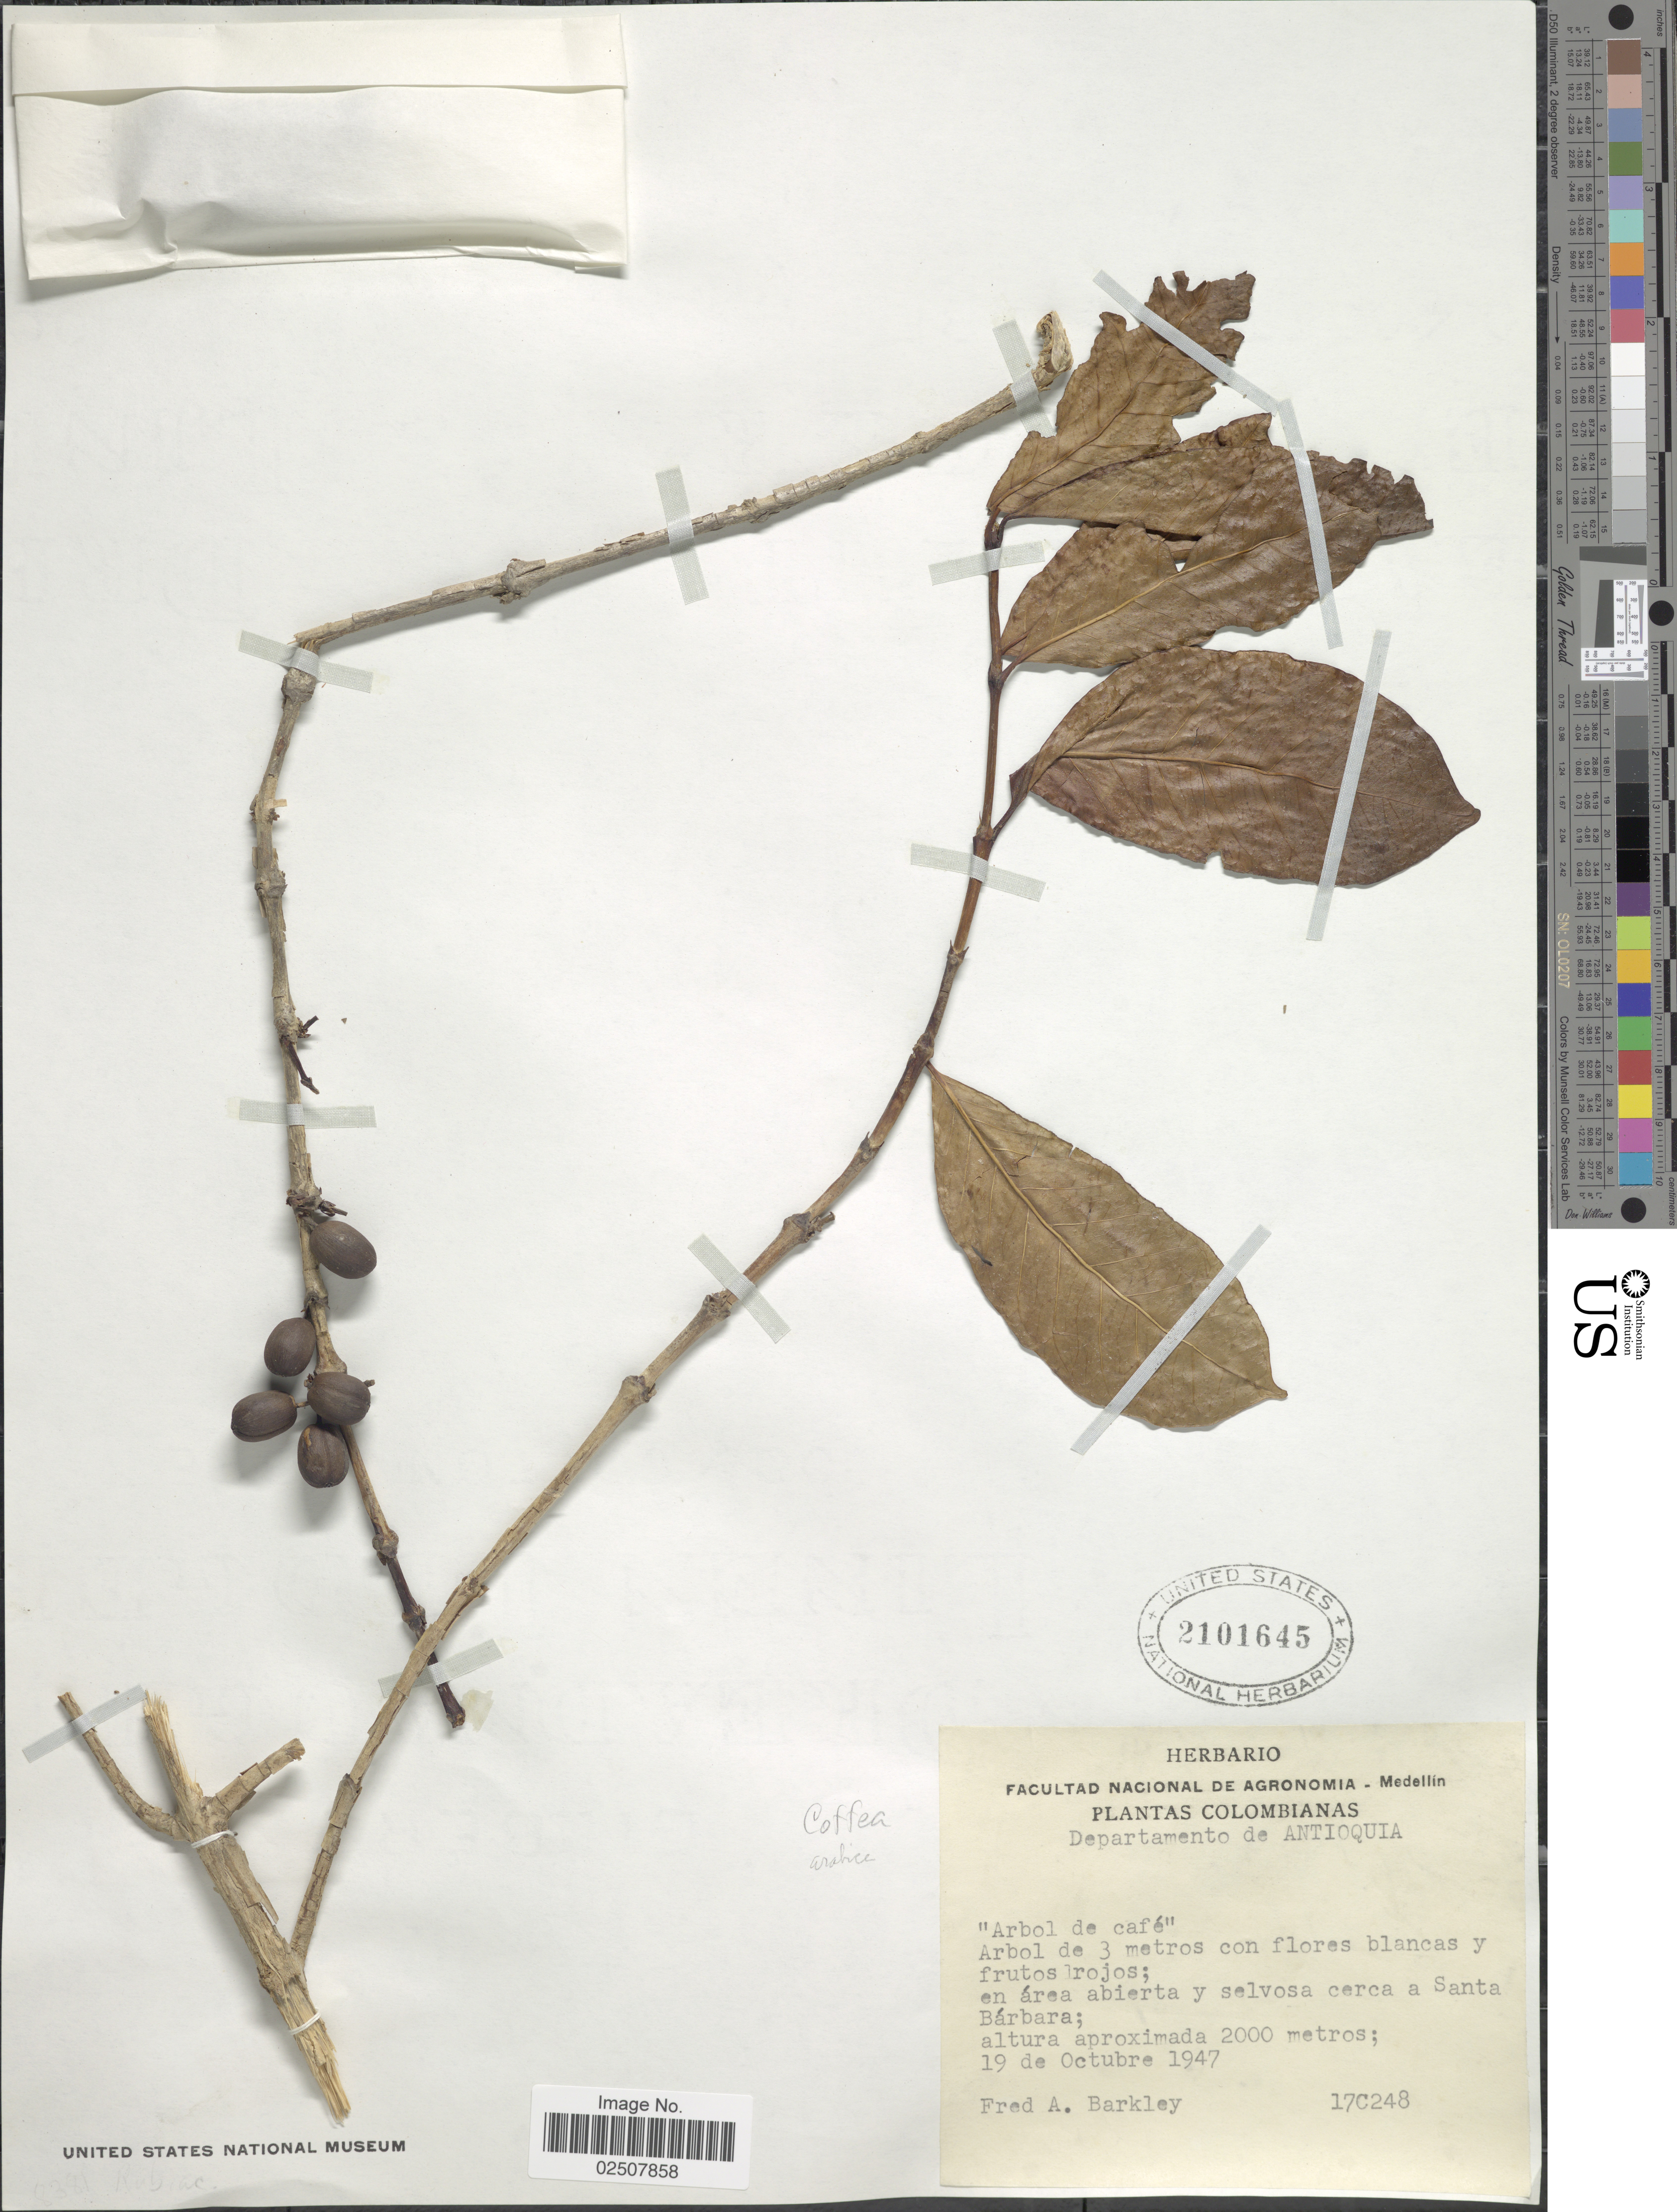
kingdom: Plantae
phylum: Tracheophyta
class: Magnoliopsida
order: Gentianales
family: Rubiaceae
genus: Coffea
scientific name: Coffea arabica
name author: L.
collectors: F. A. Barkley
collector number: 17C248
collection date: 1947-10-19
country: Colombia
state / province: Antioquia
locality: Departamento de Antioquia, en área abierta y selvosa cerca a Santa Bárbara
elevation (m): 2000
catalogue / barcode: US 2101645